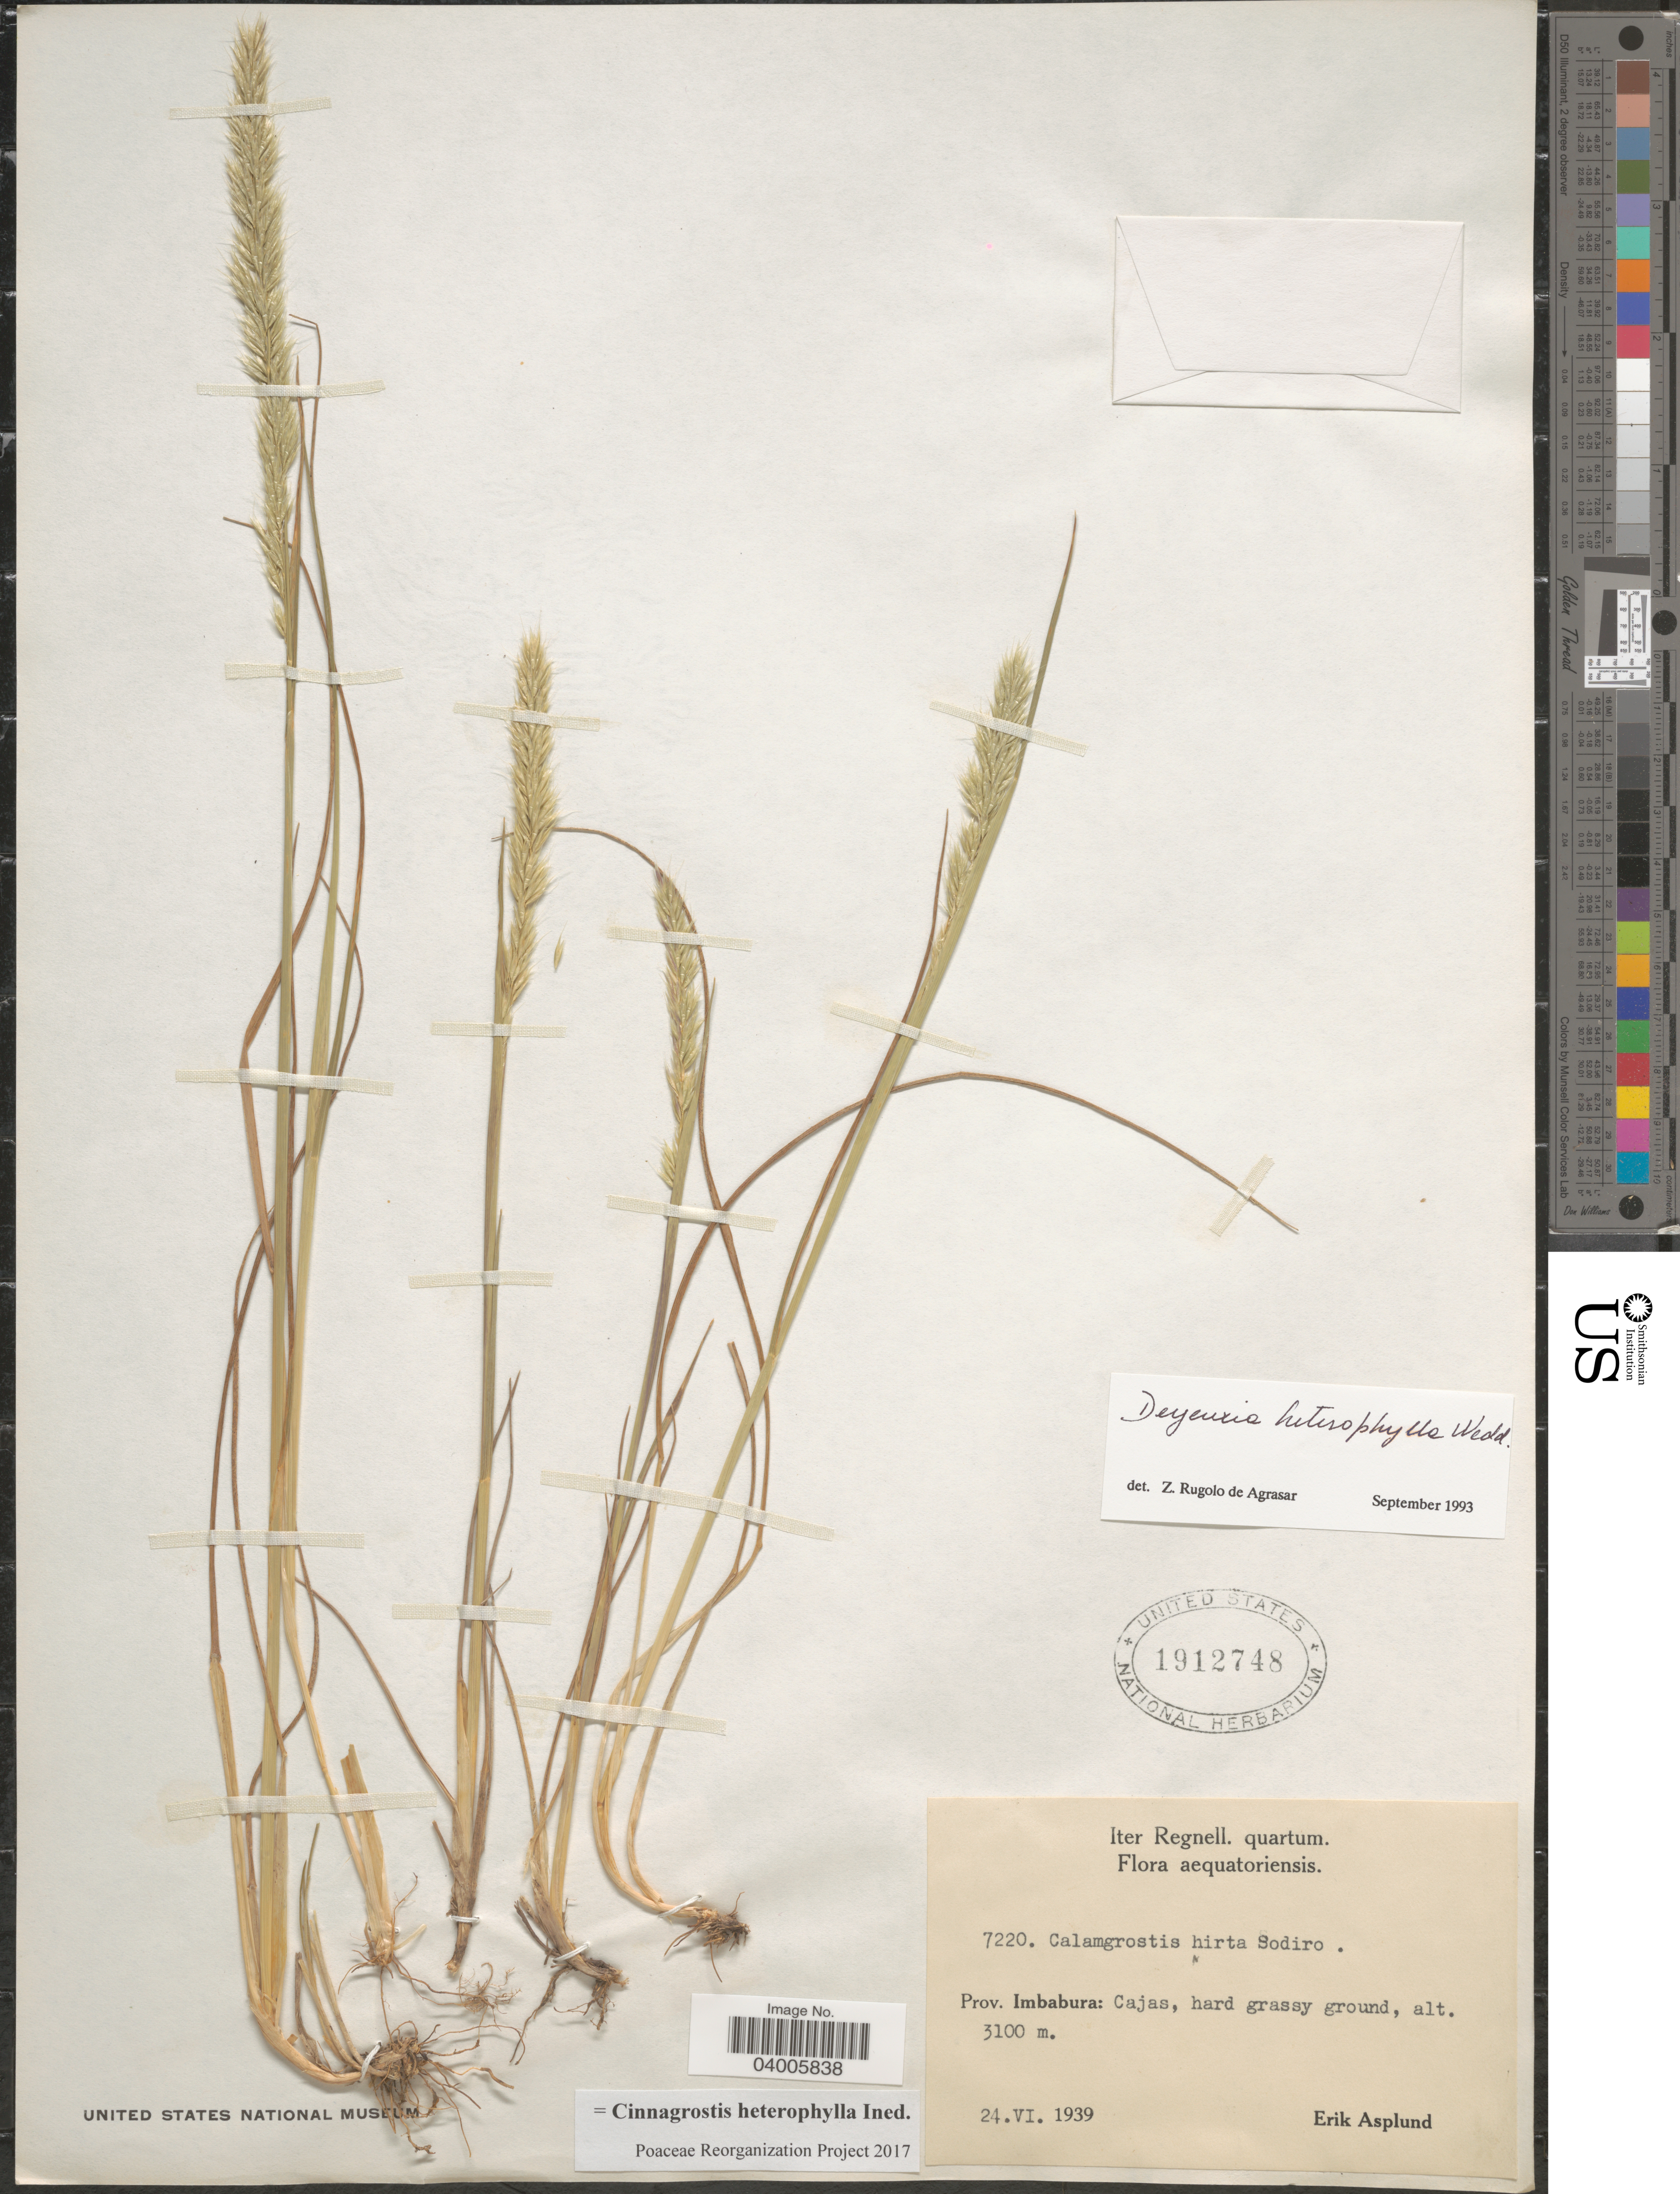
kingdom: Plantae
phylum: Tracheophyta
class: Liliopsida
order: Poales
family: Poaceae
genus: Cinnagrostis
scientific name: Cinnagrostis heterophylla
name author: (Wedd.) P.M. Peterson et al.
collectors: E. Asplund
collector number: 7220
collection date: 1939-06-24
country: Ecuador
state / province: Imbabura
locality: Aequatoriensis. Cajas, hard grassy ground.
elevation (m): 3100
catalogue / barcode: US 1912748